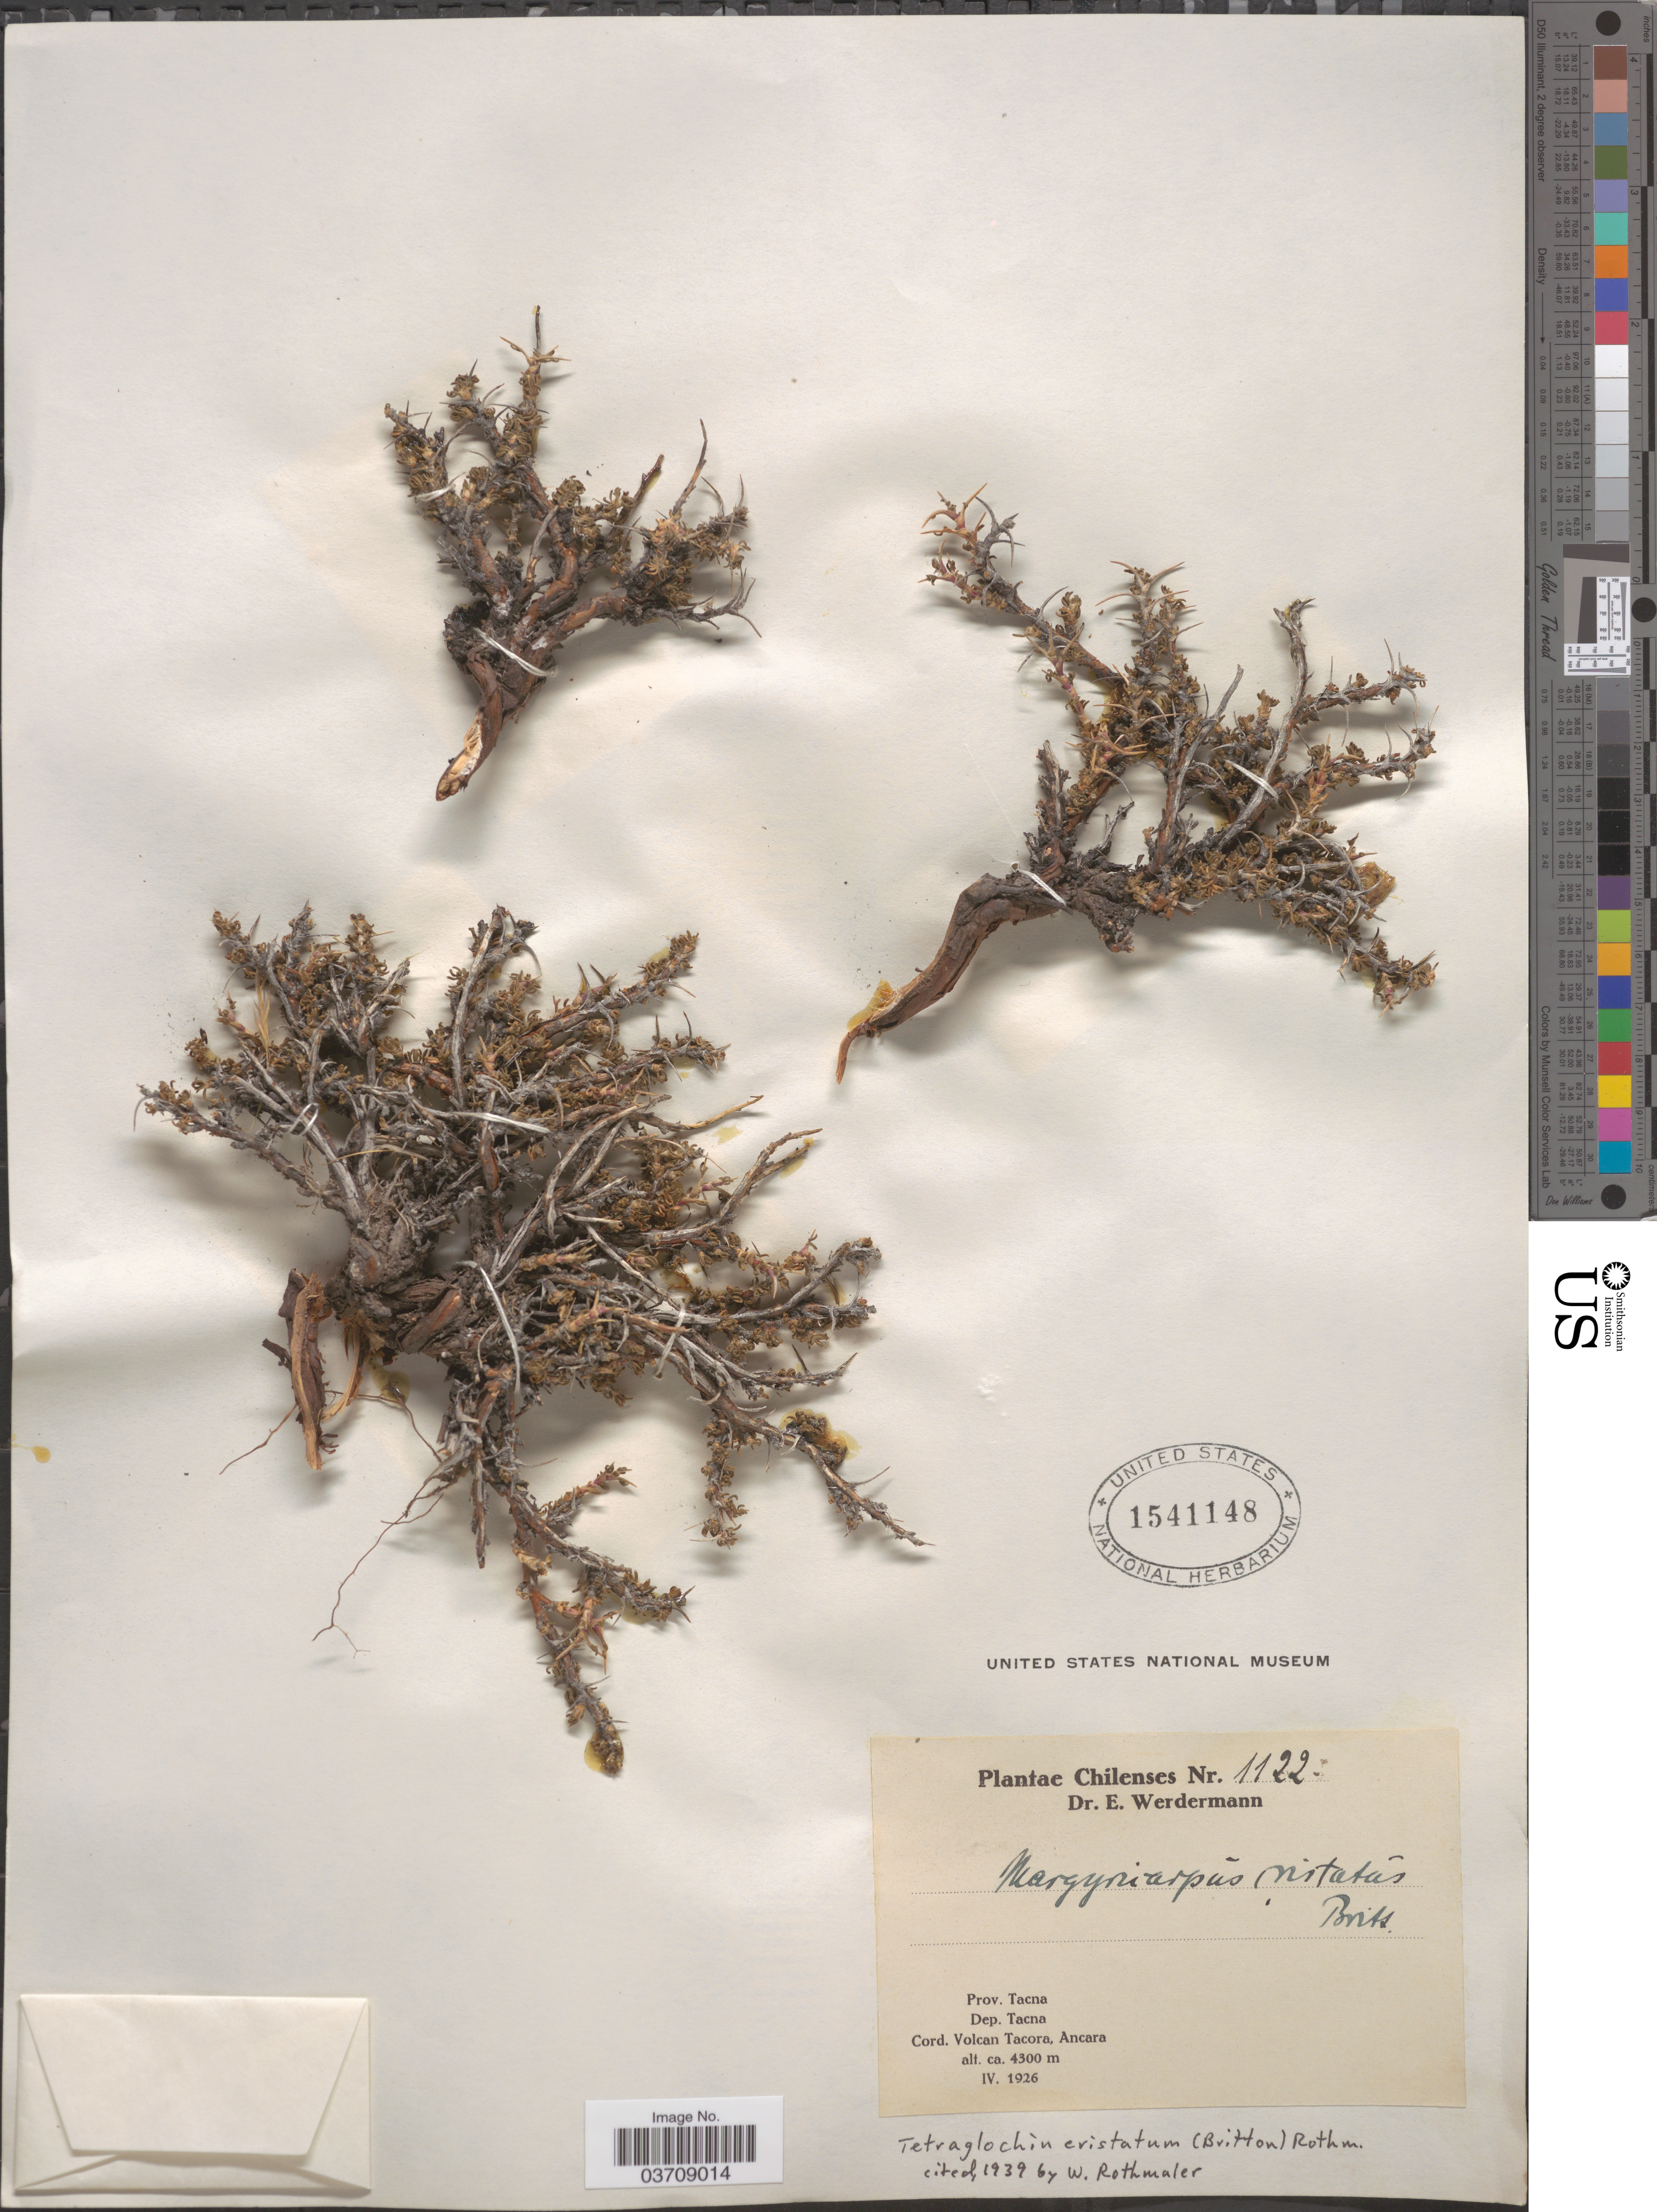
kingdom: Plantae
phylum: Tracheophyta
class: Magnoliopsida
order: Rosales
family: Rosaceae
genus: Tetraglochin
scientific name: Tetraglochin cristatum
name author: Rothm.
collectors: E. Werdermann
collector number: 1122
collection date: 1926-04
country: Peru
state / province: Tacna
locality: Dep. Tacna. Cord. Volcan Tacora, Ancara.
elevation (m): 4300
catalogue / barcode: US 1541148